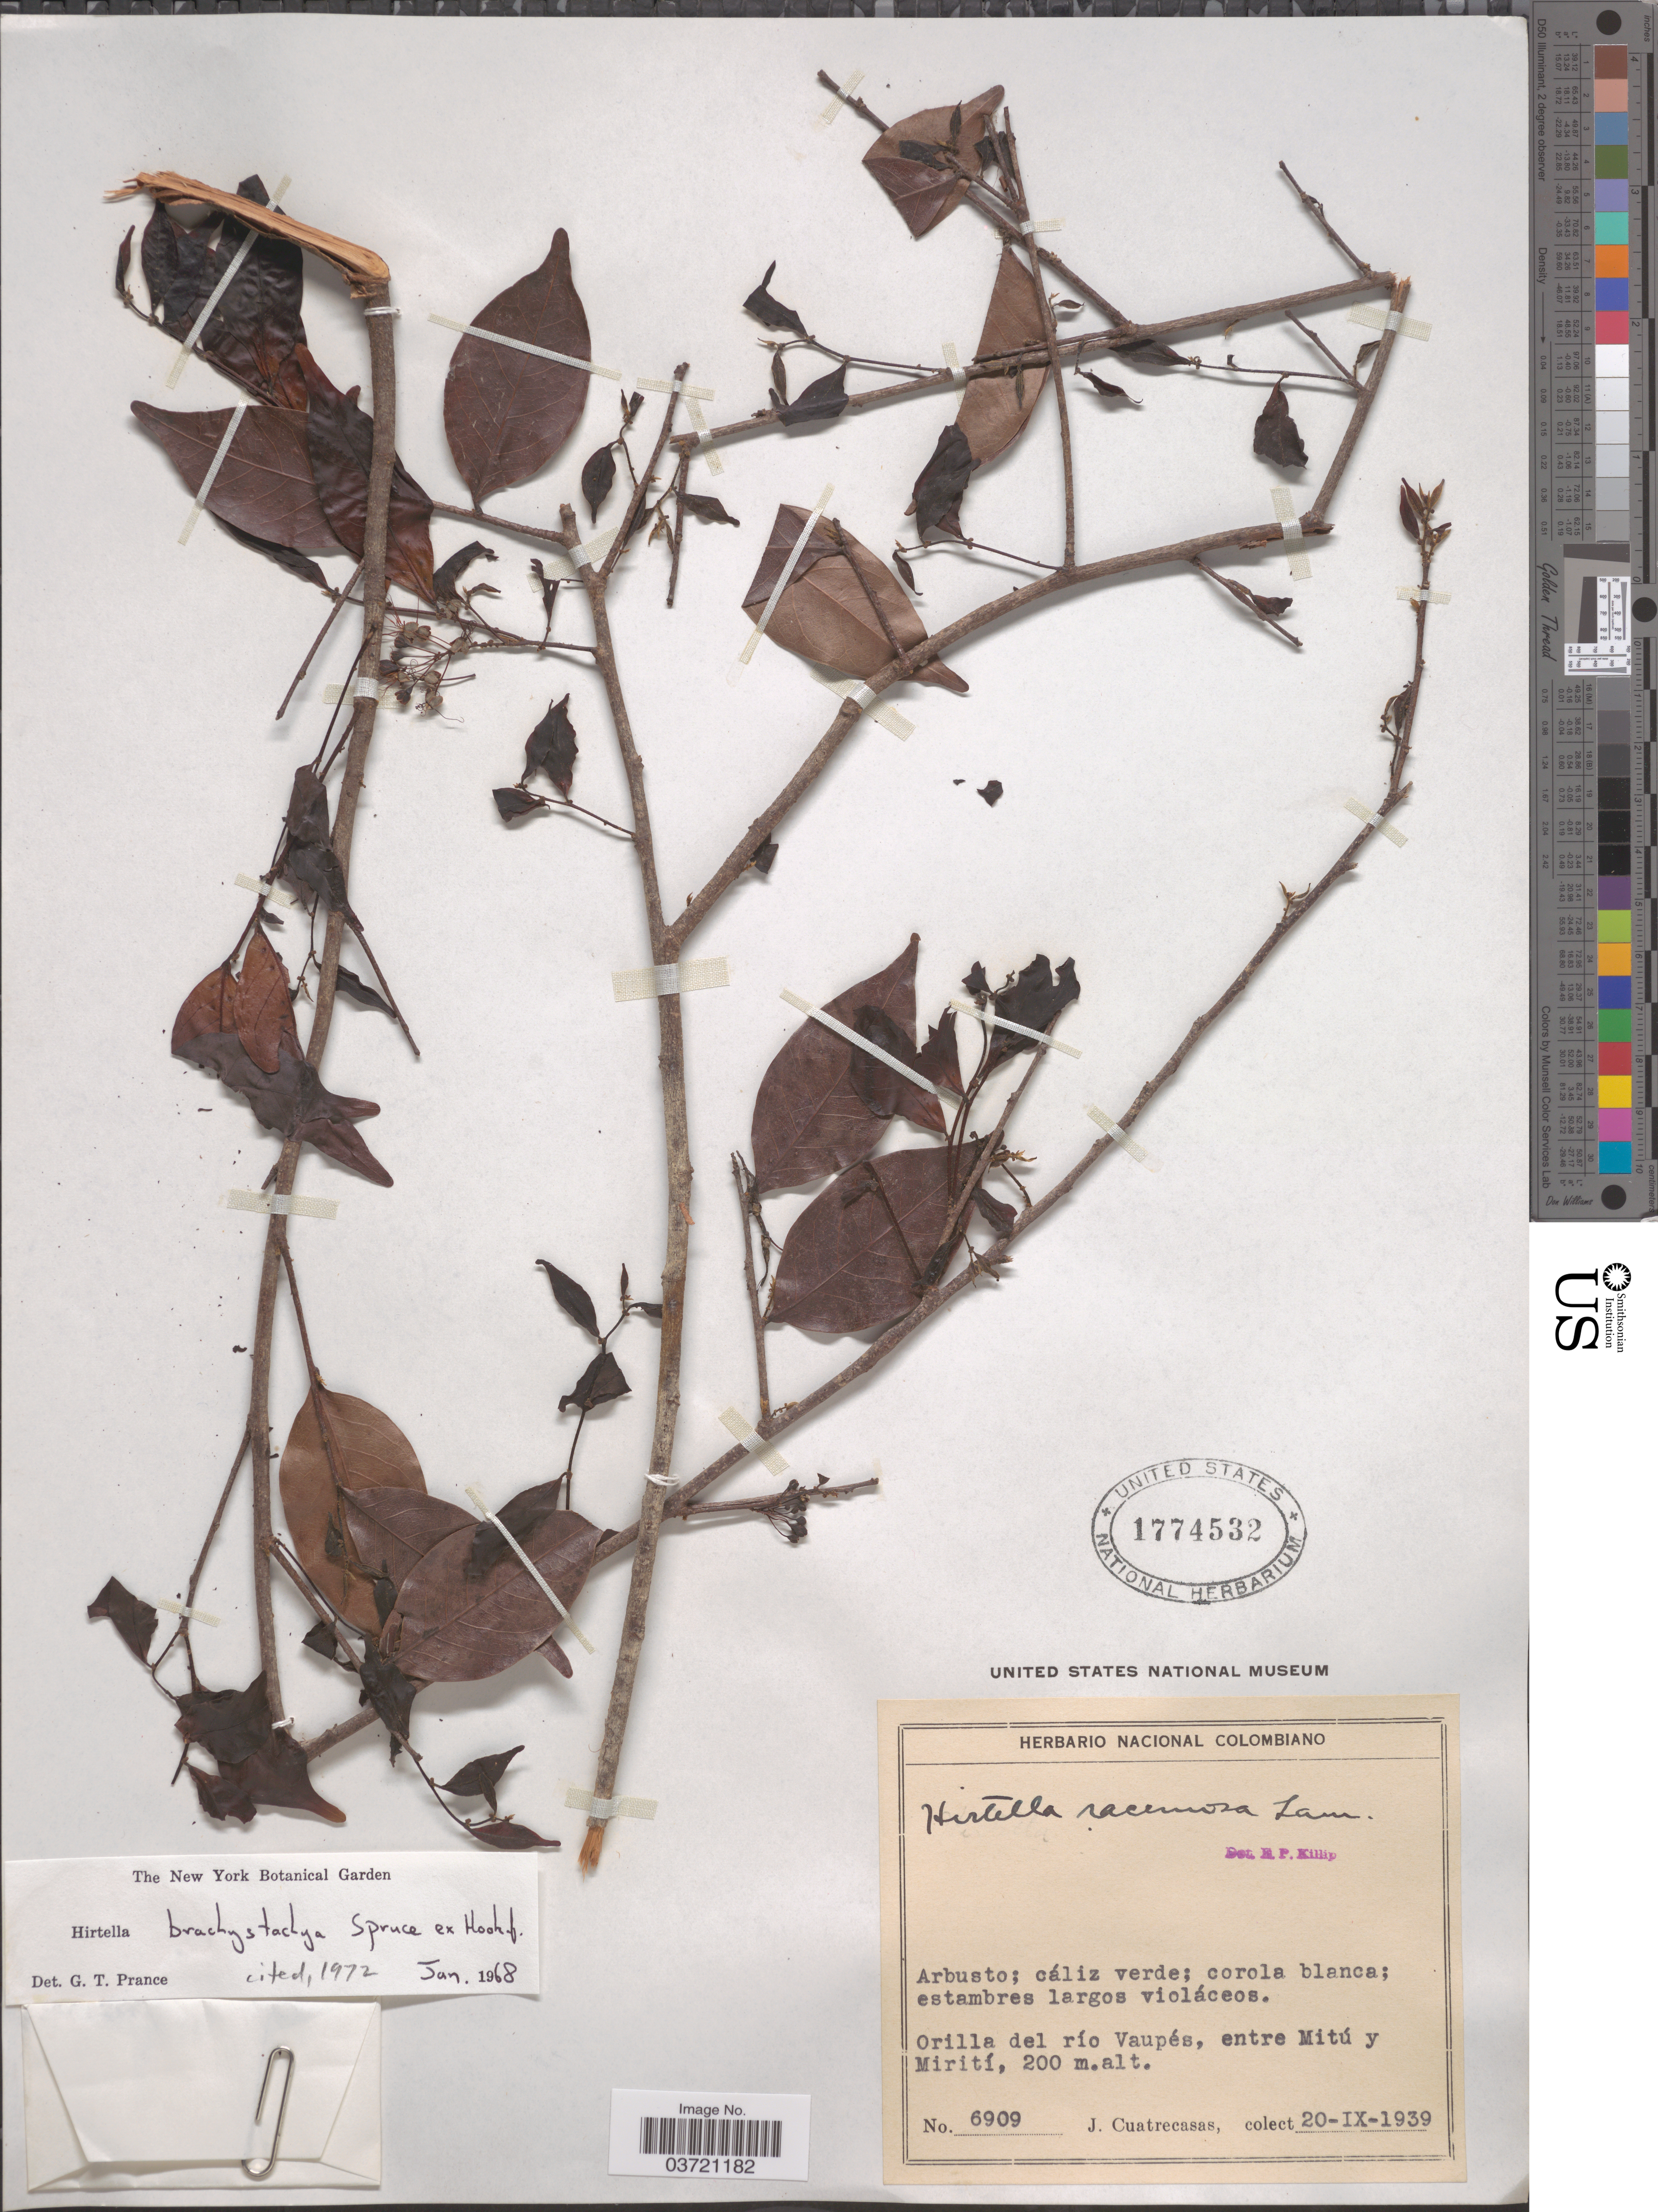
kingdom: Plantae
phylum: Tracheophyta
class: Magnoliopsida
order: Malpighiales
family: Chrysobalanaceae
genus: Hirtella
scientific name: Hirtella brachystachys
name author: Spruce ex Hook. f.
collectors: J. Cuatrecasas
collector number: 6909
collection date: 1939-09-20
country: Colombia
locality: Orilla del río Vaupés, entre Mitú y Mirití.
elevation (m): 200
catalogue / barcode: US 1774532